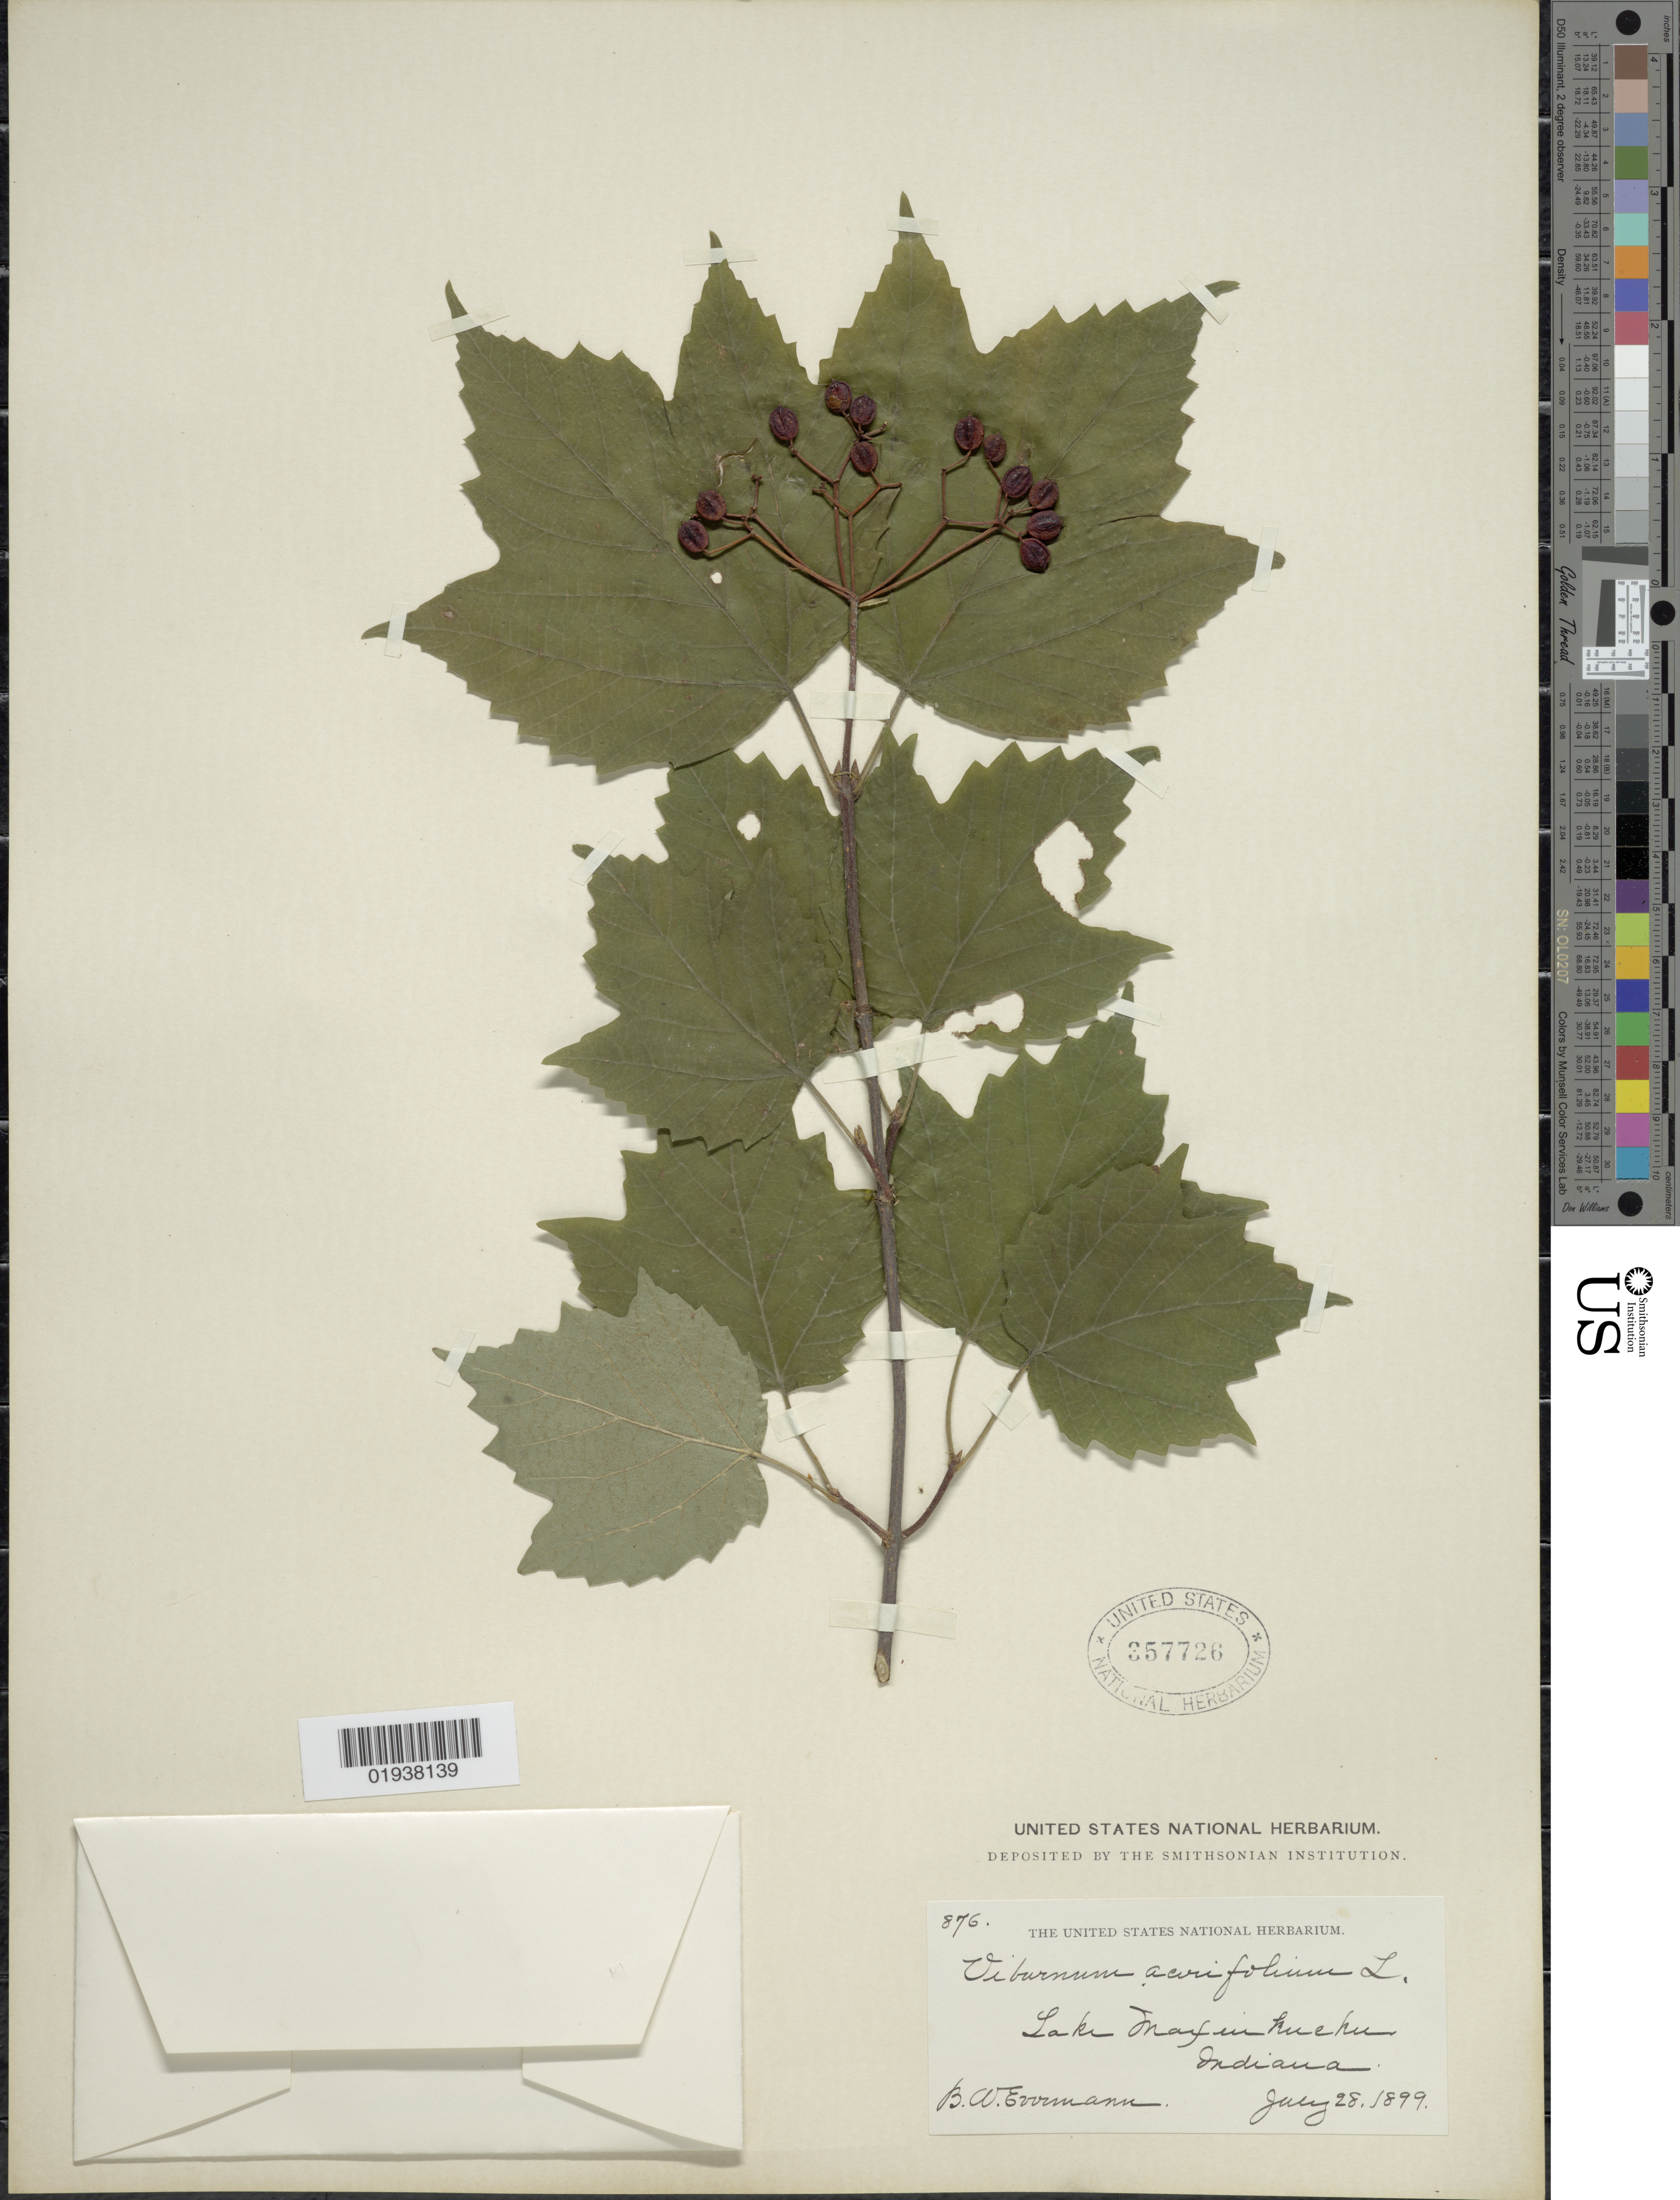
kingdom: Plantae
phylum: Tracheophyta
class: Magnoliopsida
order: Dipsacales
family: Viburnaceae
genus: Viburnum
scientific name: Viburnum acerifolium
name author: L.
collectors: B. W. Evermann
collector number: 876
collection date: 1899-07-28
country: United States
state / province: Indiana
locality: Lake Maximkuckee.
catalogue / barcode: US 357726